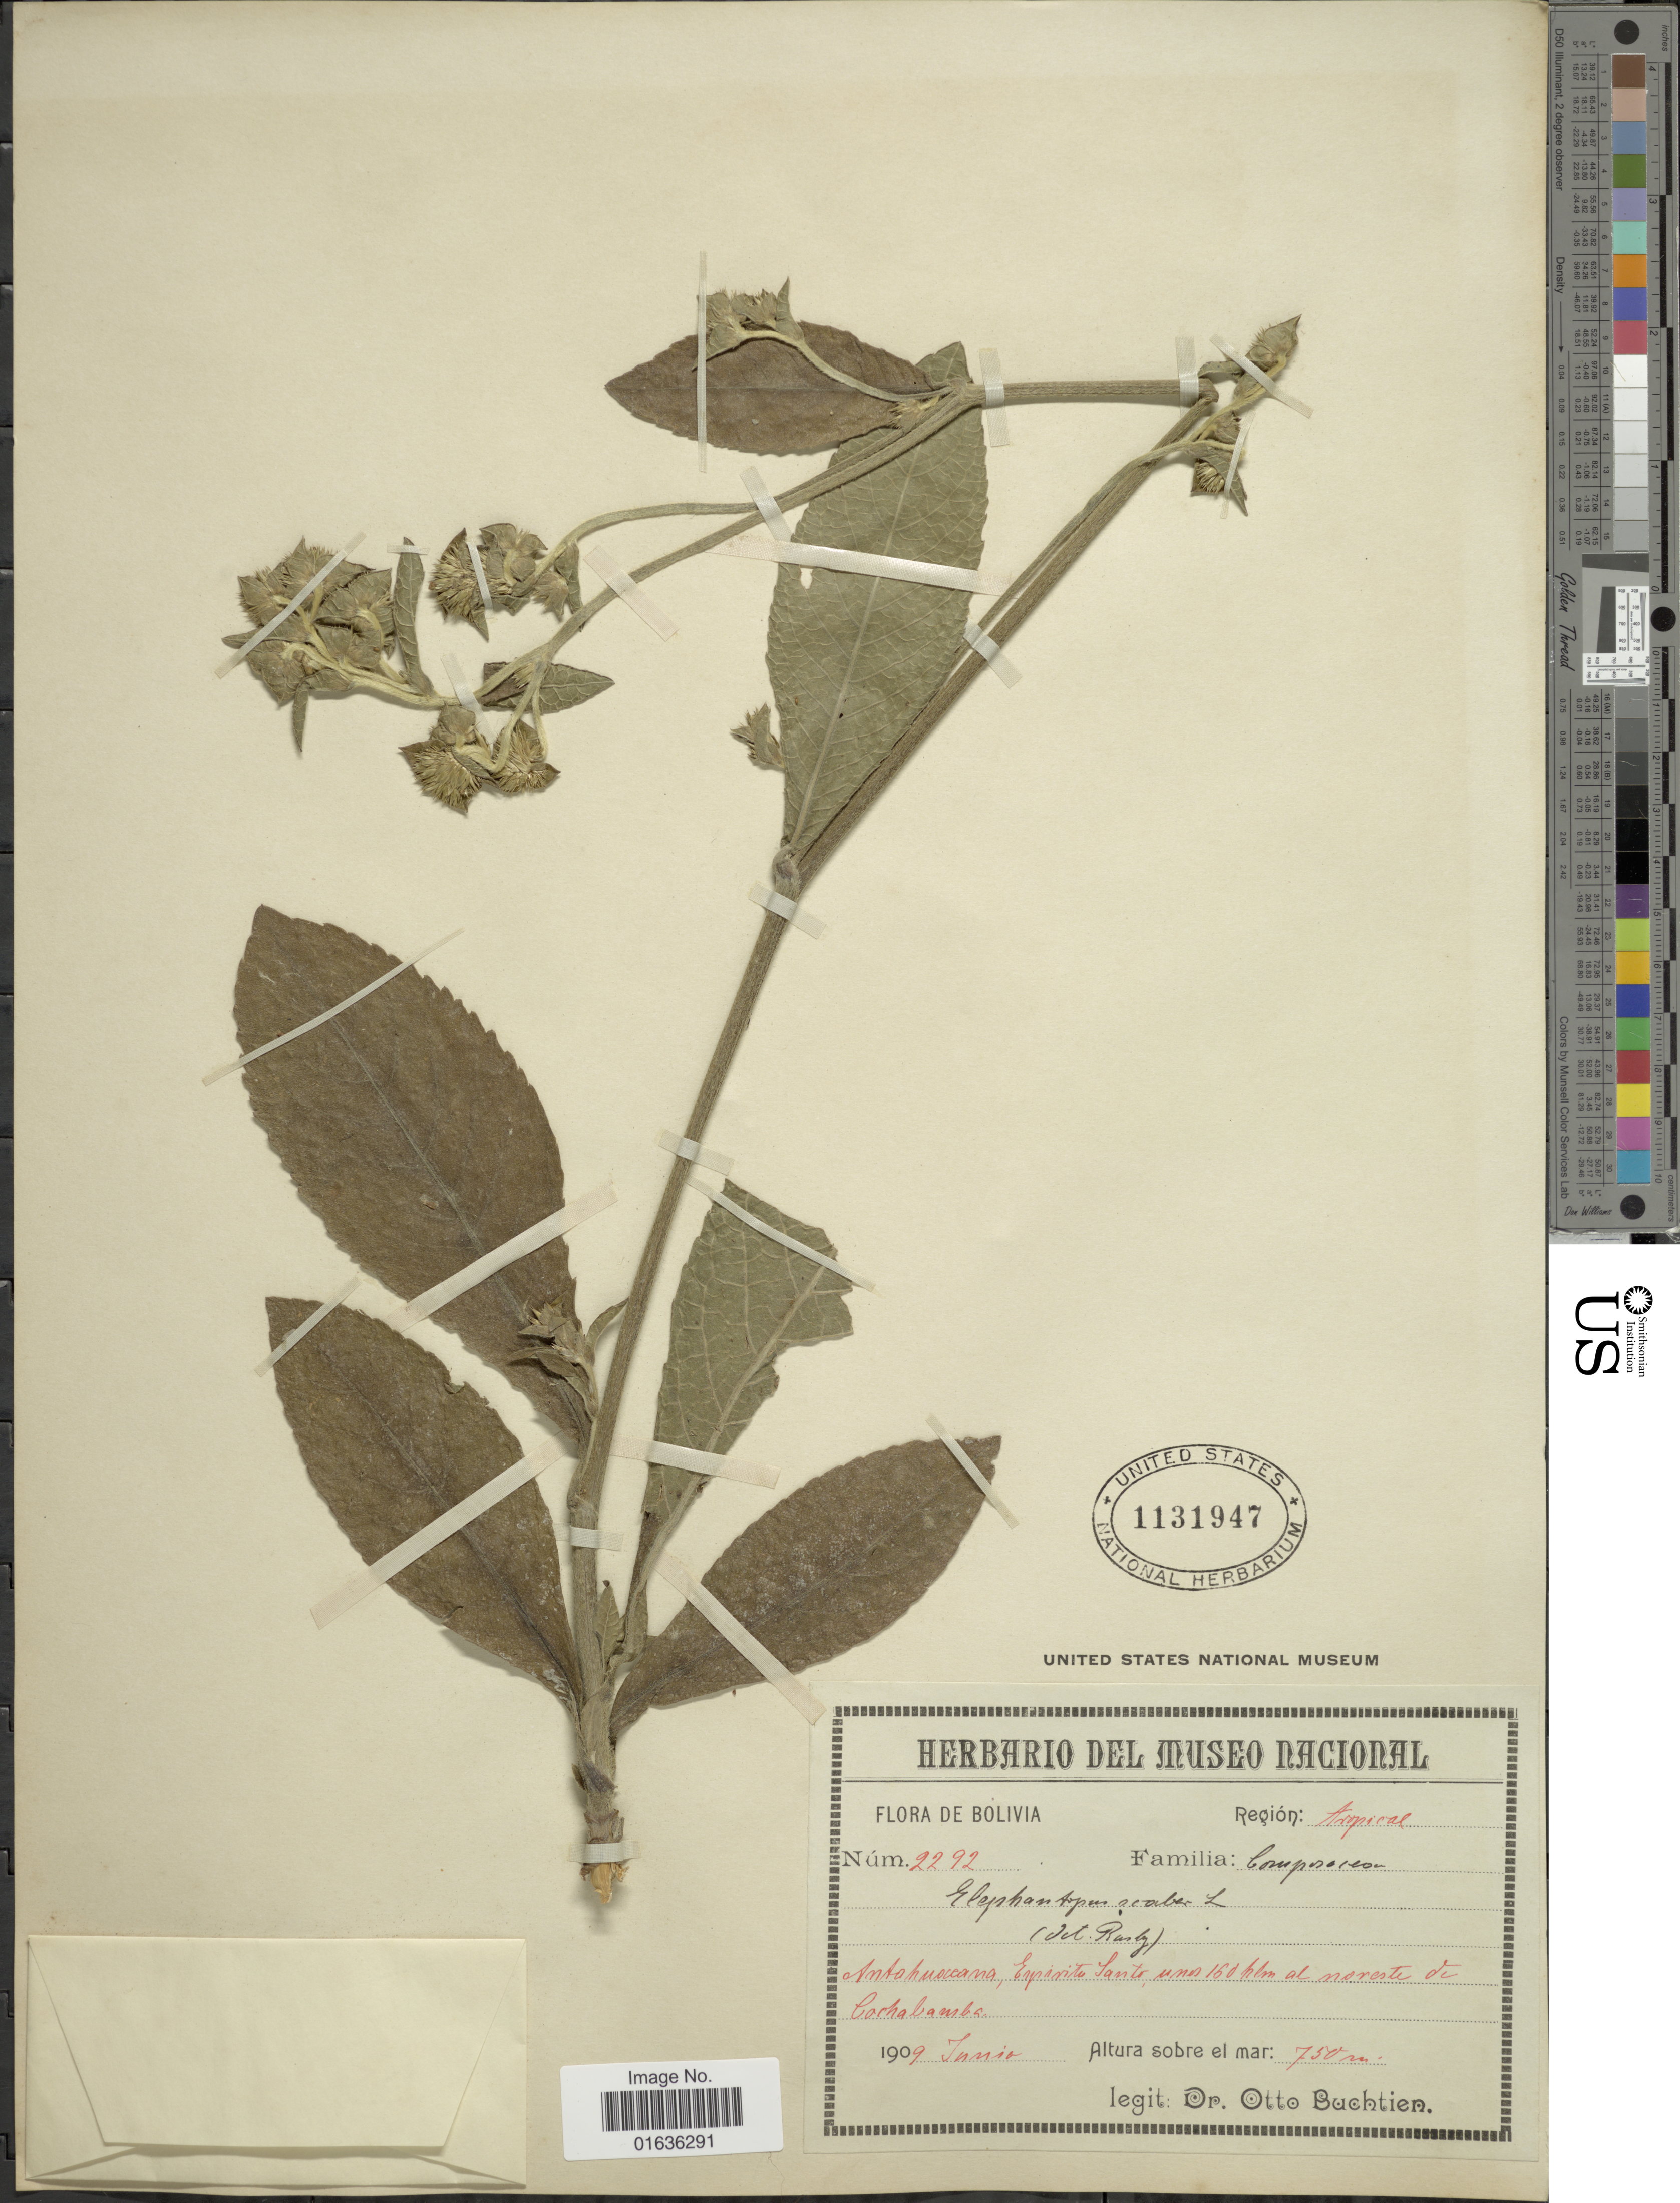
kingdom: Plantae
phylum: Tracheophyta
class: Magnoliopsida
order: Asterales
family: Asteraceae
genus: Elephantopus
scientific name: Elephantopus mollis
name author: Kunth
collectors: O. Buchtien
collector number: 2292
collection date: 1909-06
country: Bolivia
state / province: Cochabamba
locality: Región: tropical, Antohuacana, Espirito Santo, unos 15 km al noreste de Cochabamba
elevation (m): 750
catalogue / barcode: US 1131947